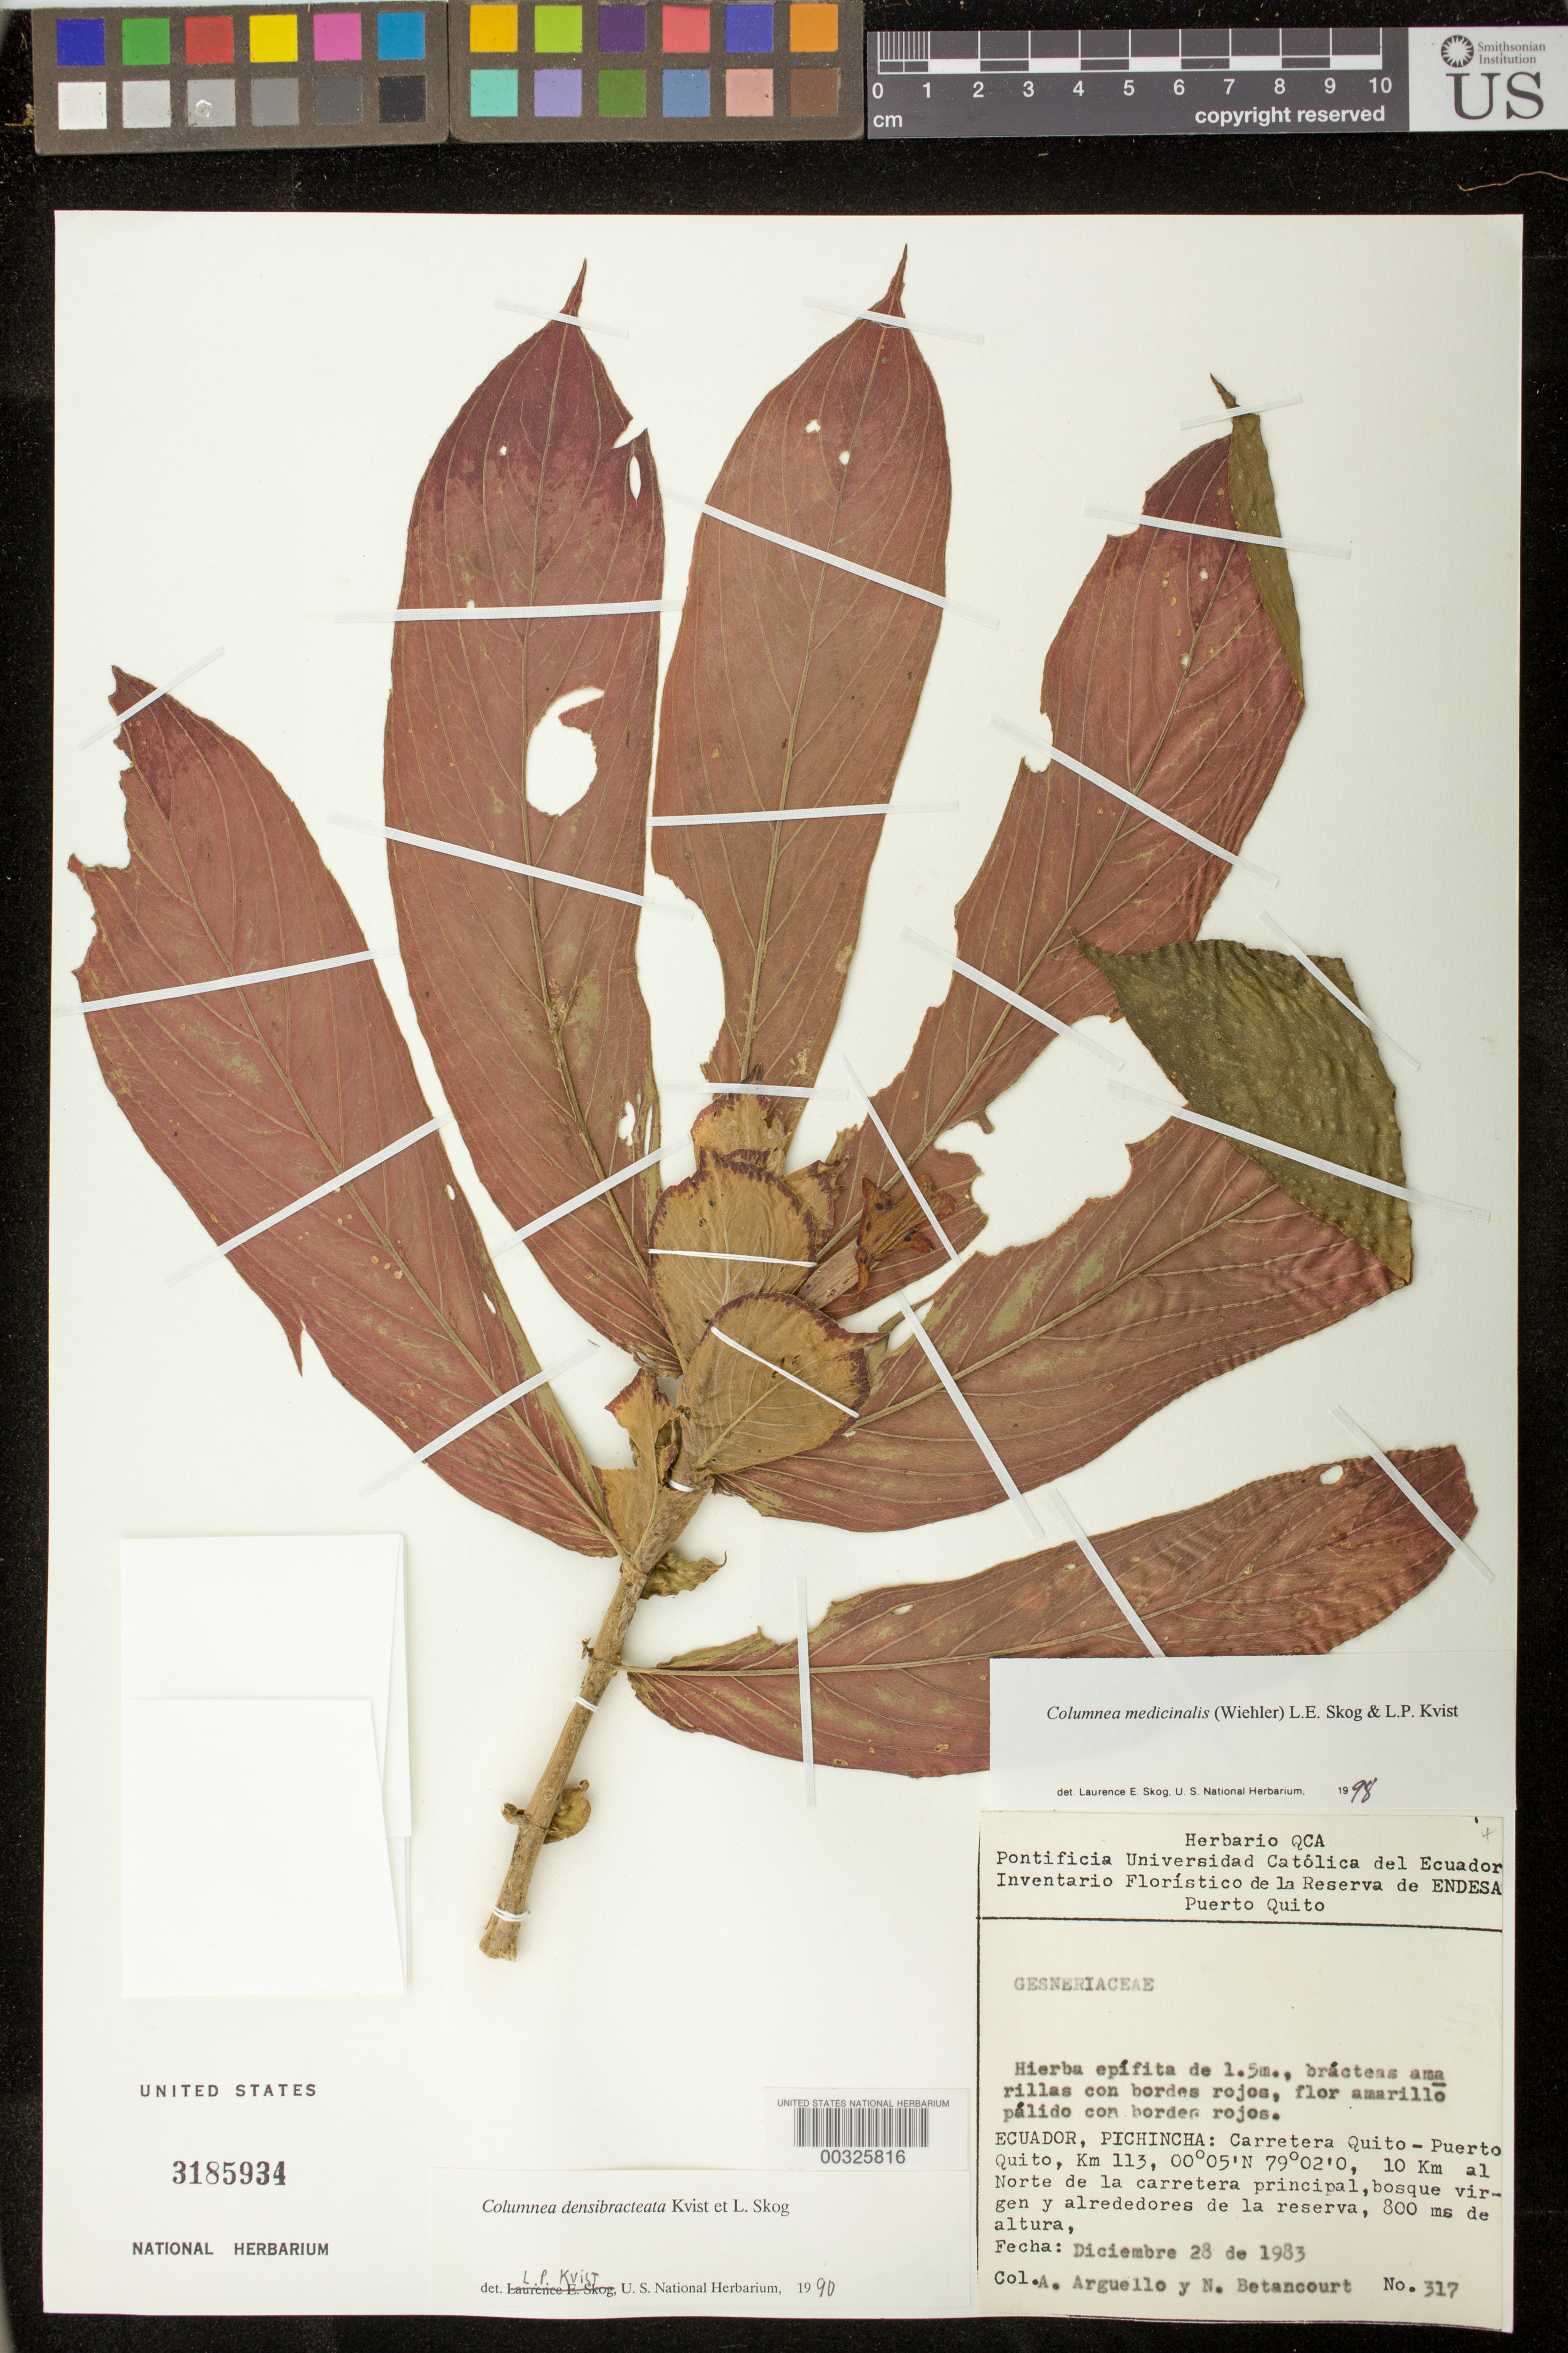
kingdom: Plantae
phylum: Tracheophyta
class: Magnoliopsida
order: Lamiales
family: Gesneriaceae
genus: Columnea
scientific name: Columnea medicinalis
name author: (Wiehler) L.E. Skog & L.P. Kvist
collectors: A. Arguello & N. Betancourt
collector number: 317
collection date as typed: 28 Dec 1983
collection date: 1983-12-28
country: Ecuador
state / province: Pichincha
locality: Quito-Puerto Quito highway, km 113, 10 km N of the principal highway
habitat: Virgin forest and environs from the reserve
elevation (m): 800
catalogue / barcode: US 3185934